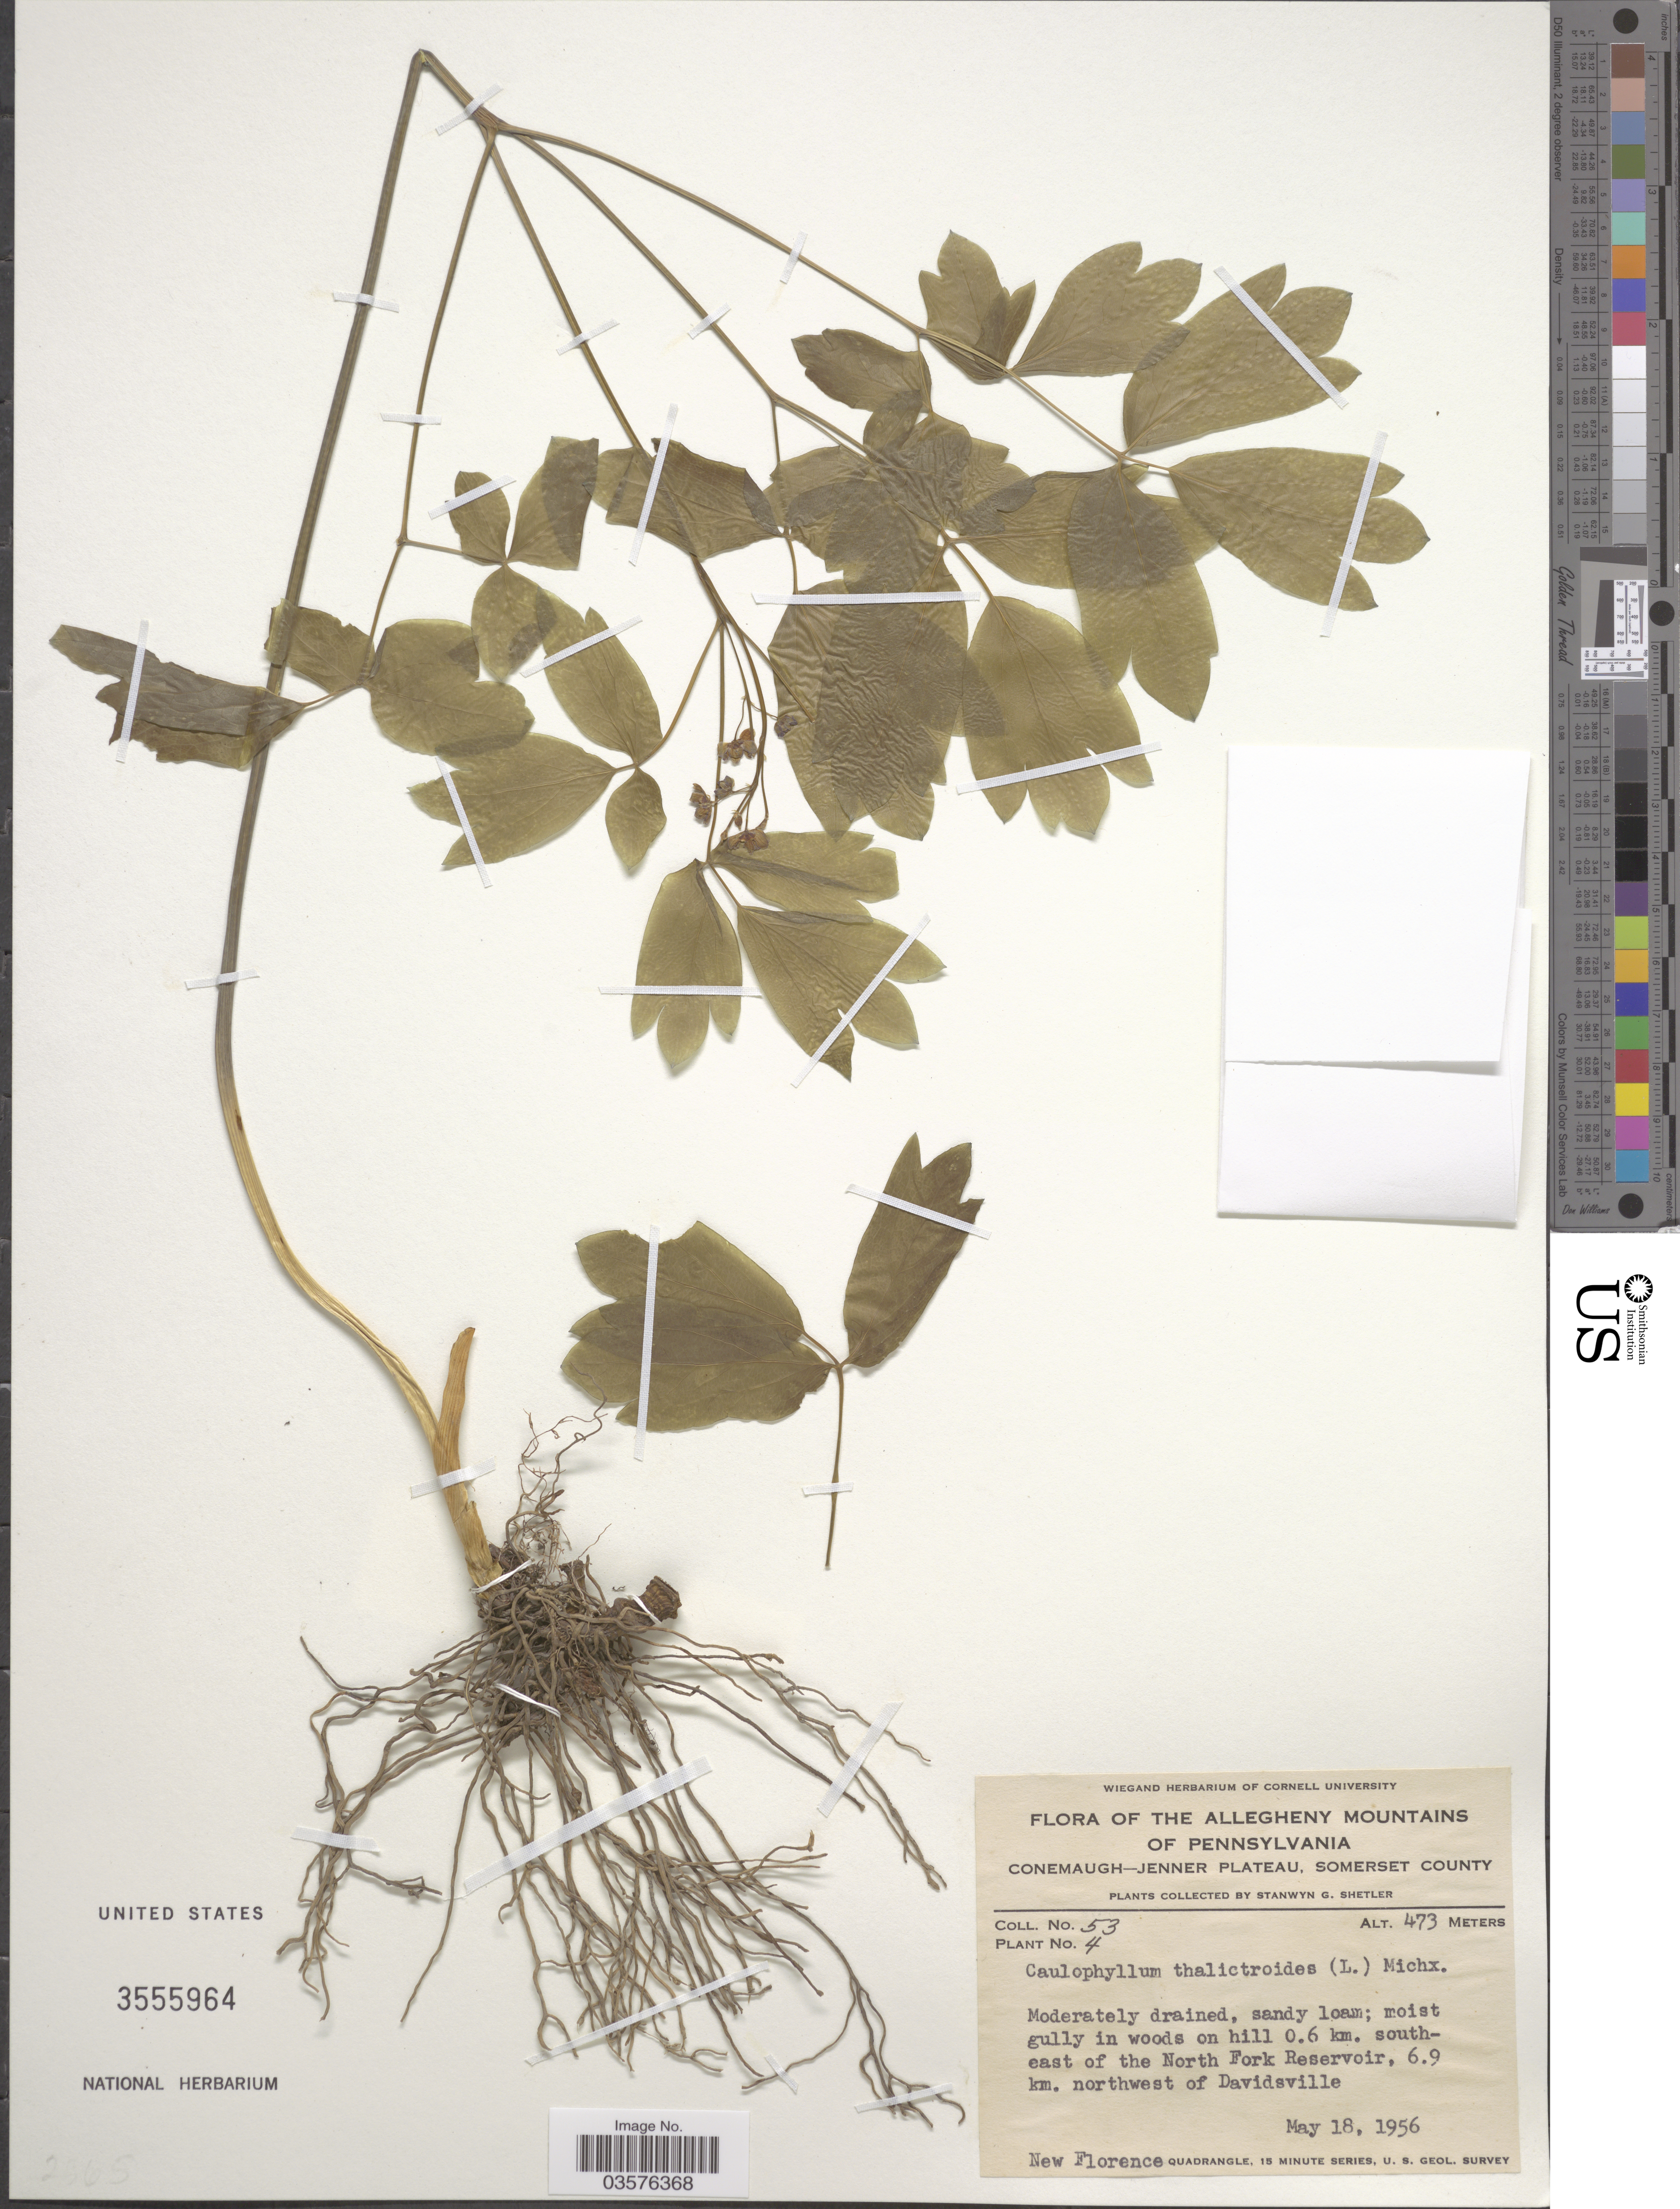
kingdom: Plantae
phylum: Tracheophyta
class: Magnoliopsida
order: Ranunculales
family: Berberidaceae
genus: Caulophyllum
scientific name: Caulophyllum thalictroides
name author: (L.) Michx.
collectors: S. Shetler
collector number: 53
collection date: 1956-05-18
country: United States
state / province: Pennsylvania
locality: The Allegheny Mountains of Pennsylvania. 0.6 km. south-east of the North Fork Reservoir, 6.9 km. northwest of Davidsville. New Florence. [unsure placement]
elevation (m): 473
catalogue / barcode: US 3555964